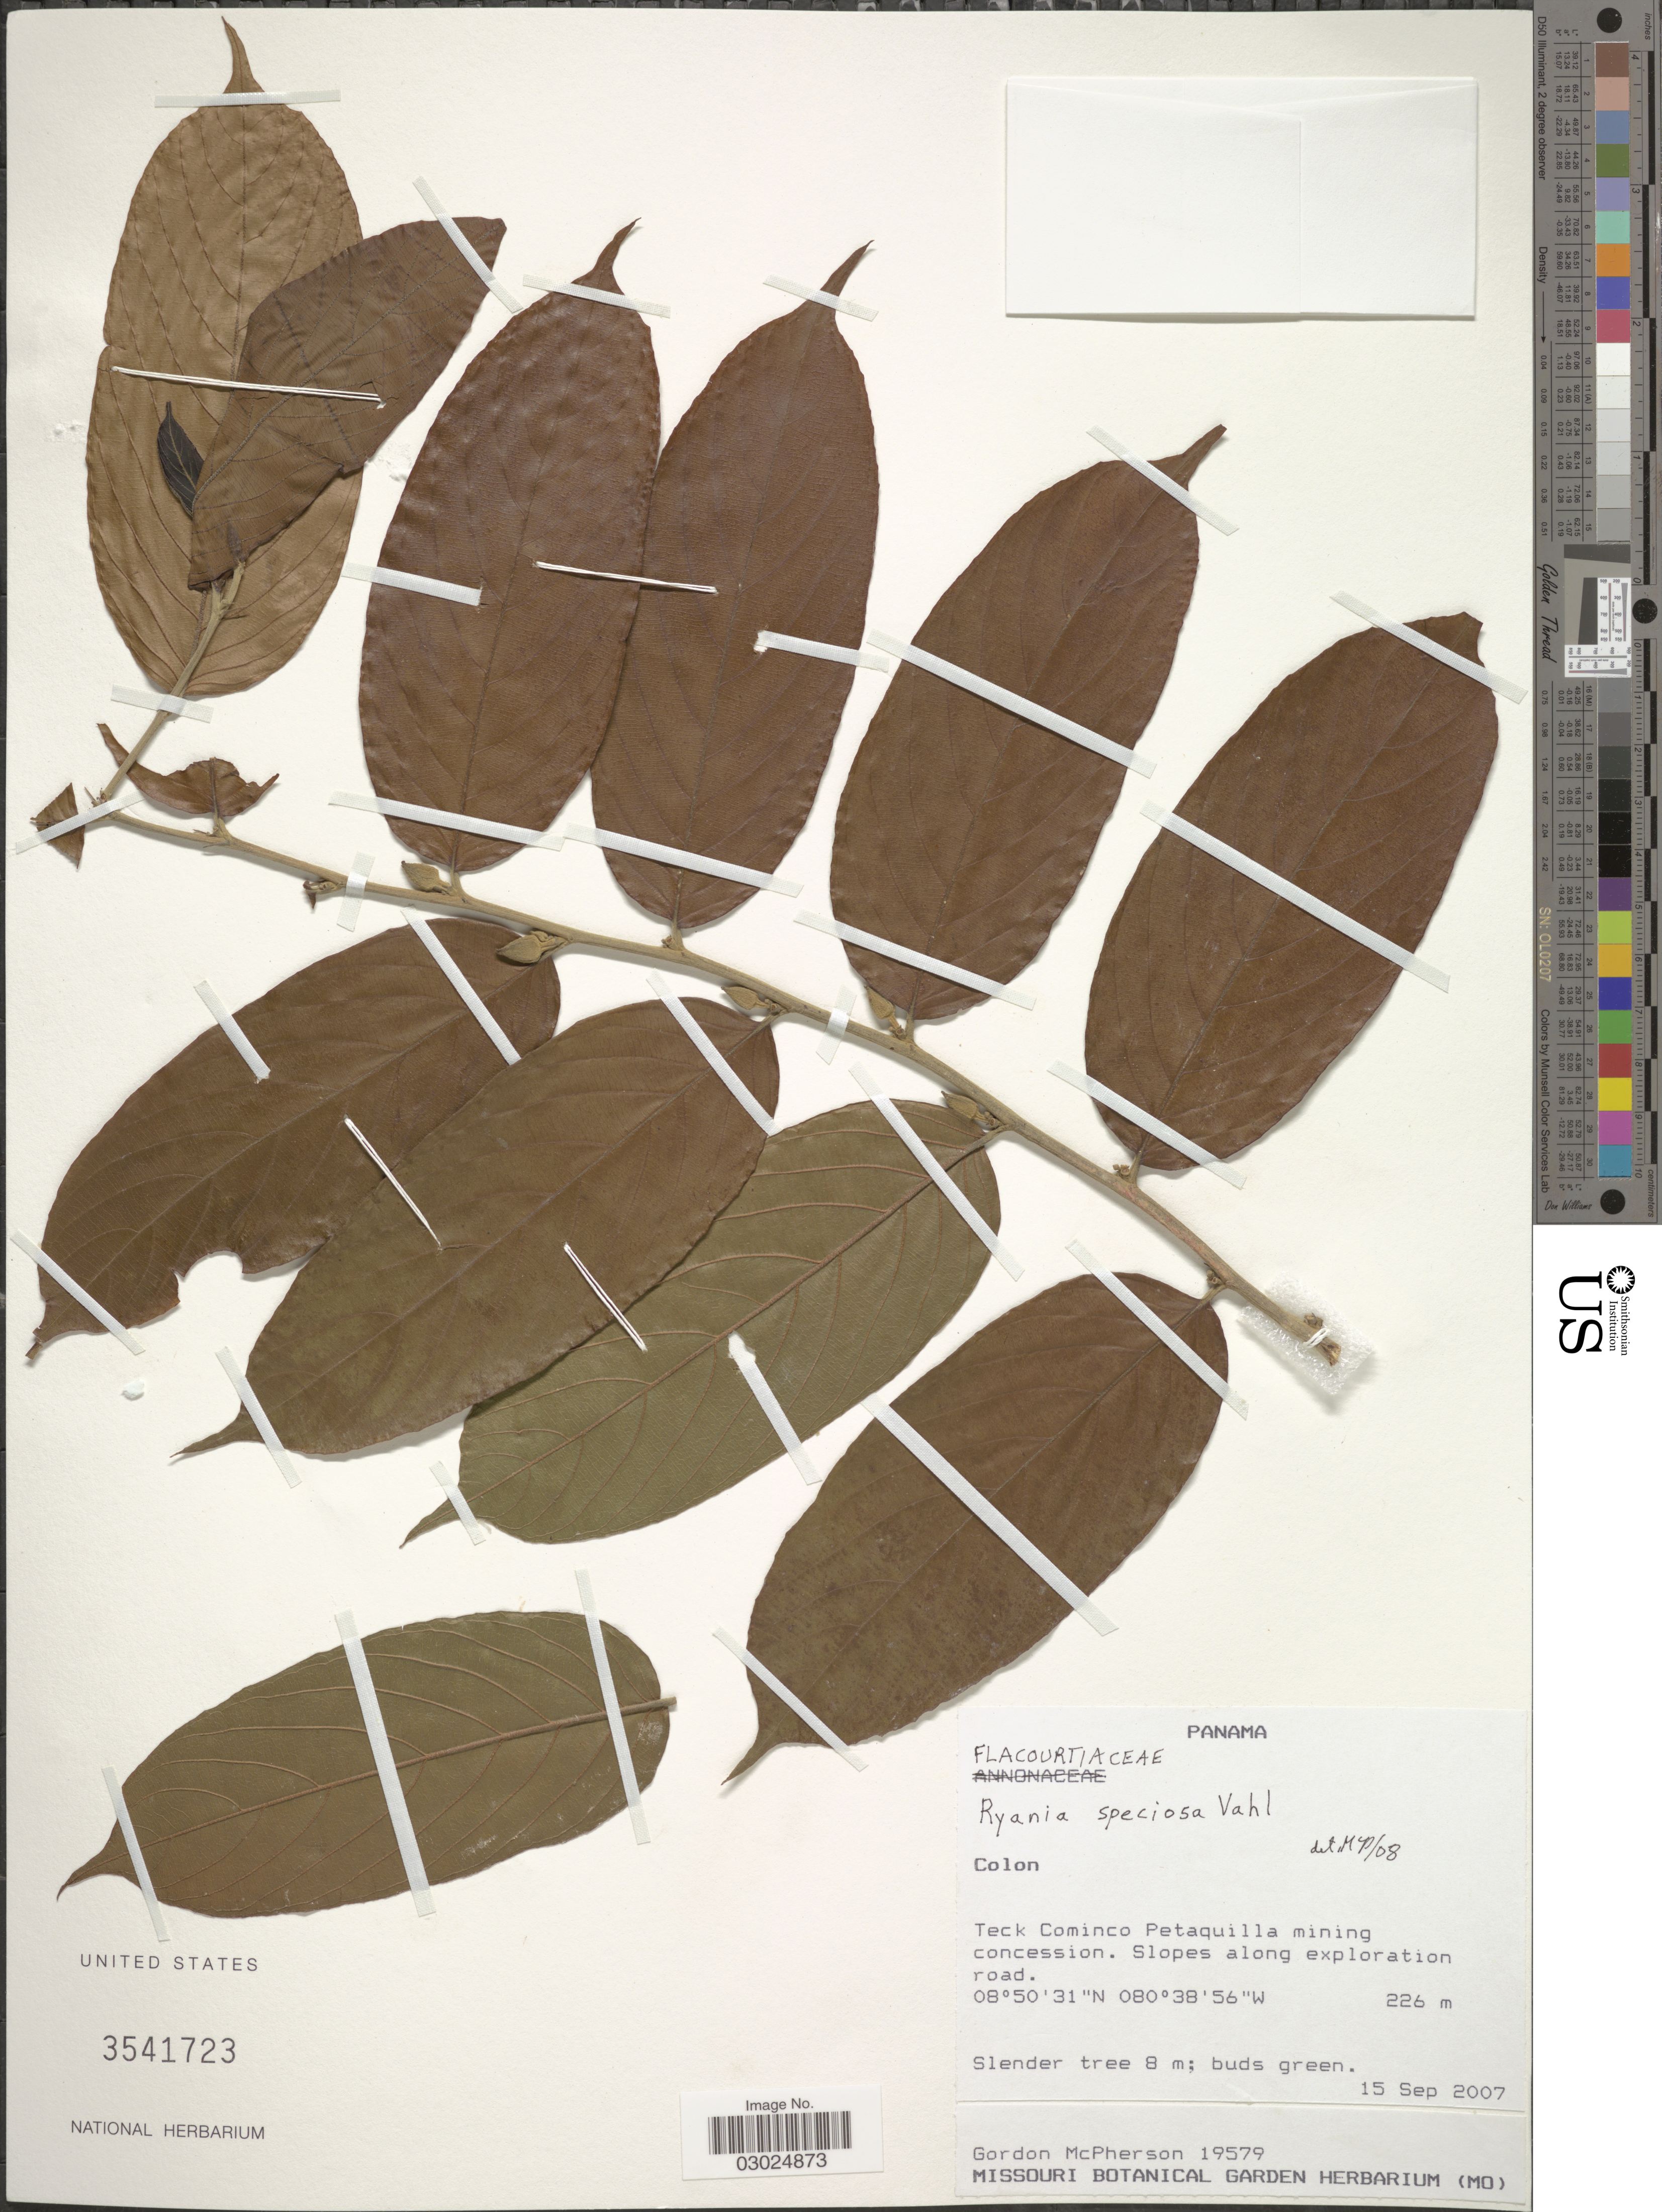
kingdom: Plantae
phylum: Tracheophyta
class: Magnoliopsida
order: Malpighiales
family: Salicaceae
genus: Ryania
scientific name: Ryania speciosa var. panamensis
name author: Monach.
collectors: G. McPherson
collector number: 19579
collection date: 2007-09-15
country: Panama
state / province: Colón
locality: Colon. Teck Cominco Petaquilla mining concession.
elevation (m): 226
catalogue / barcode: US 3541723